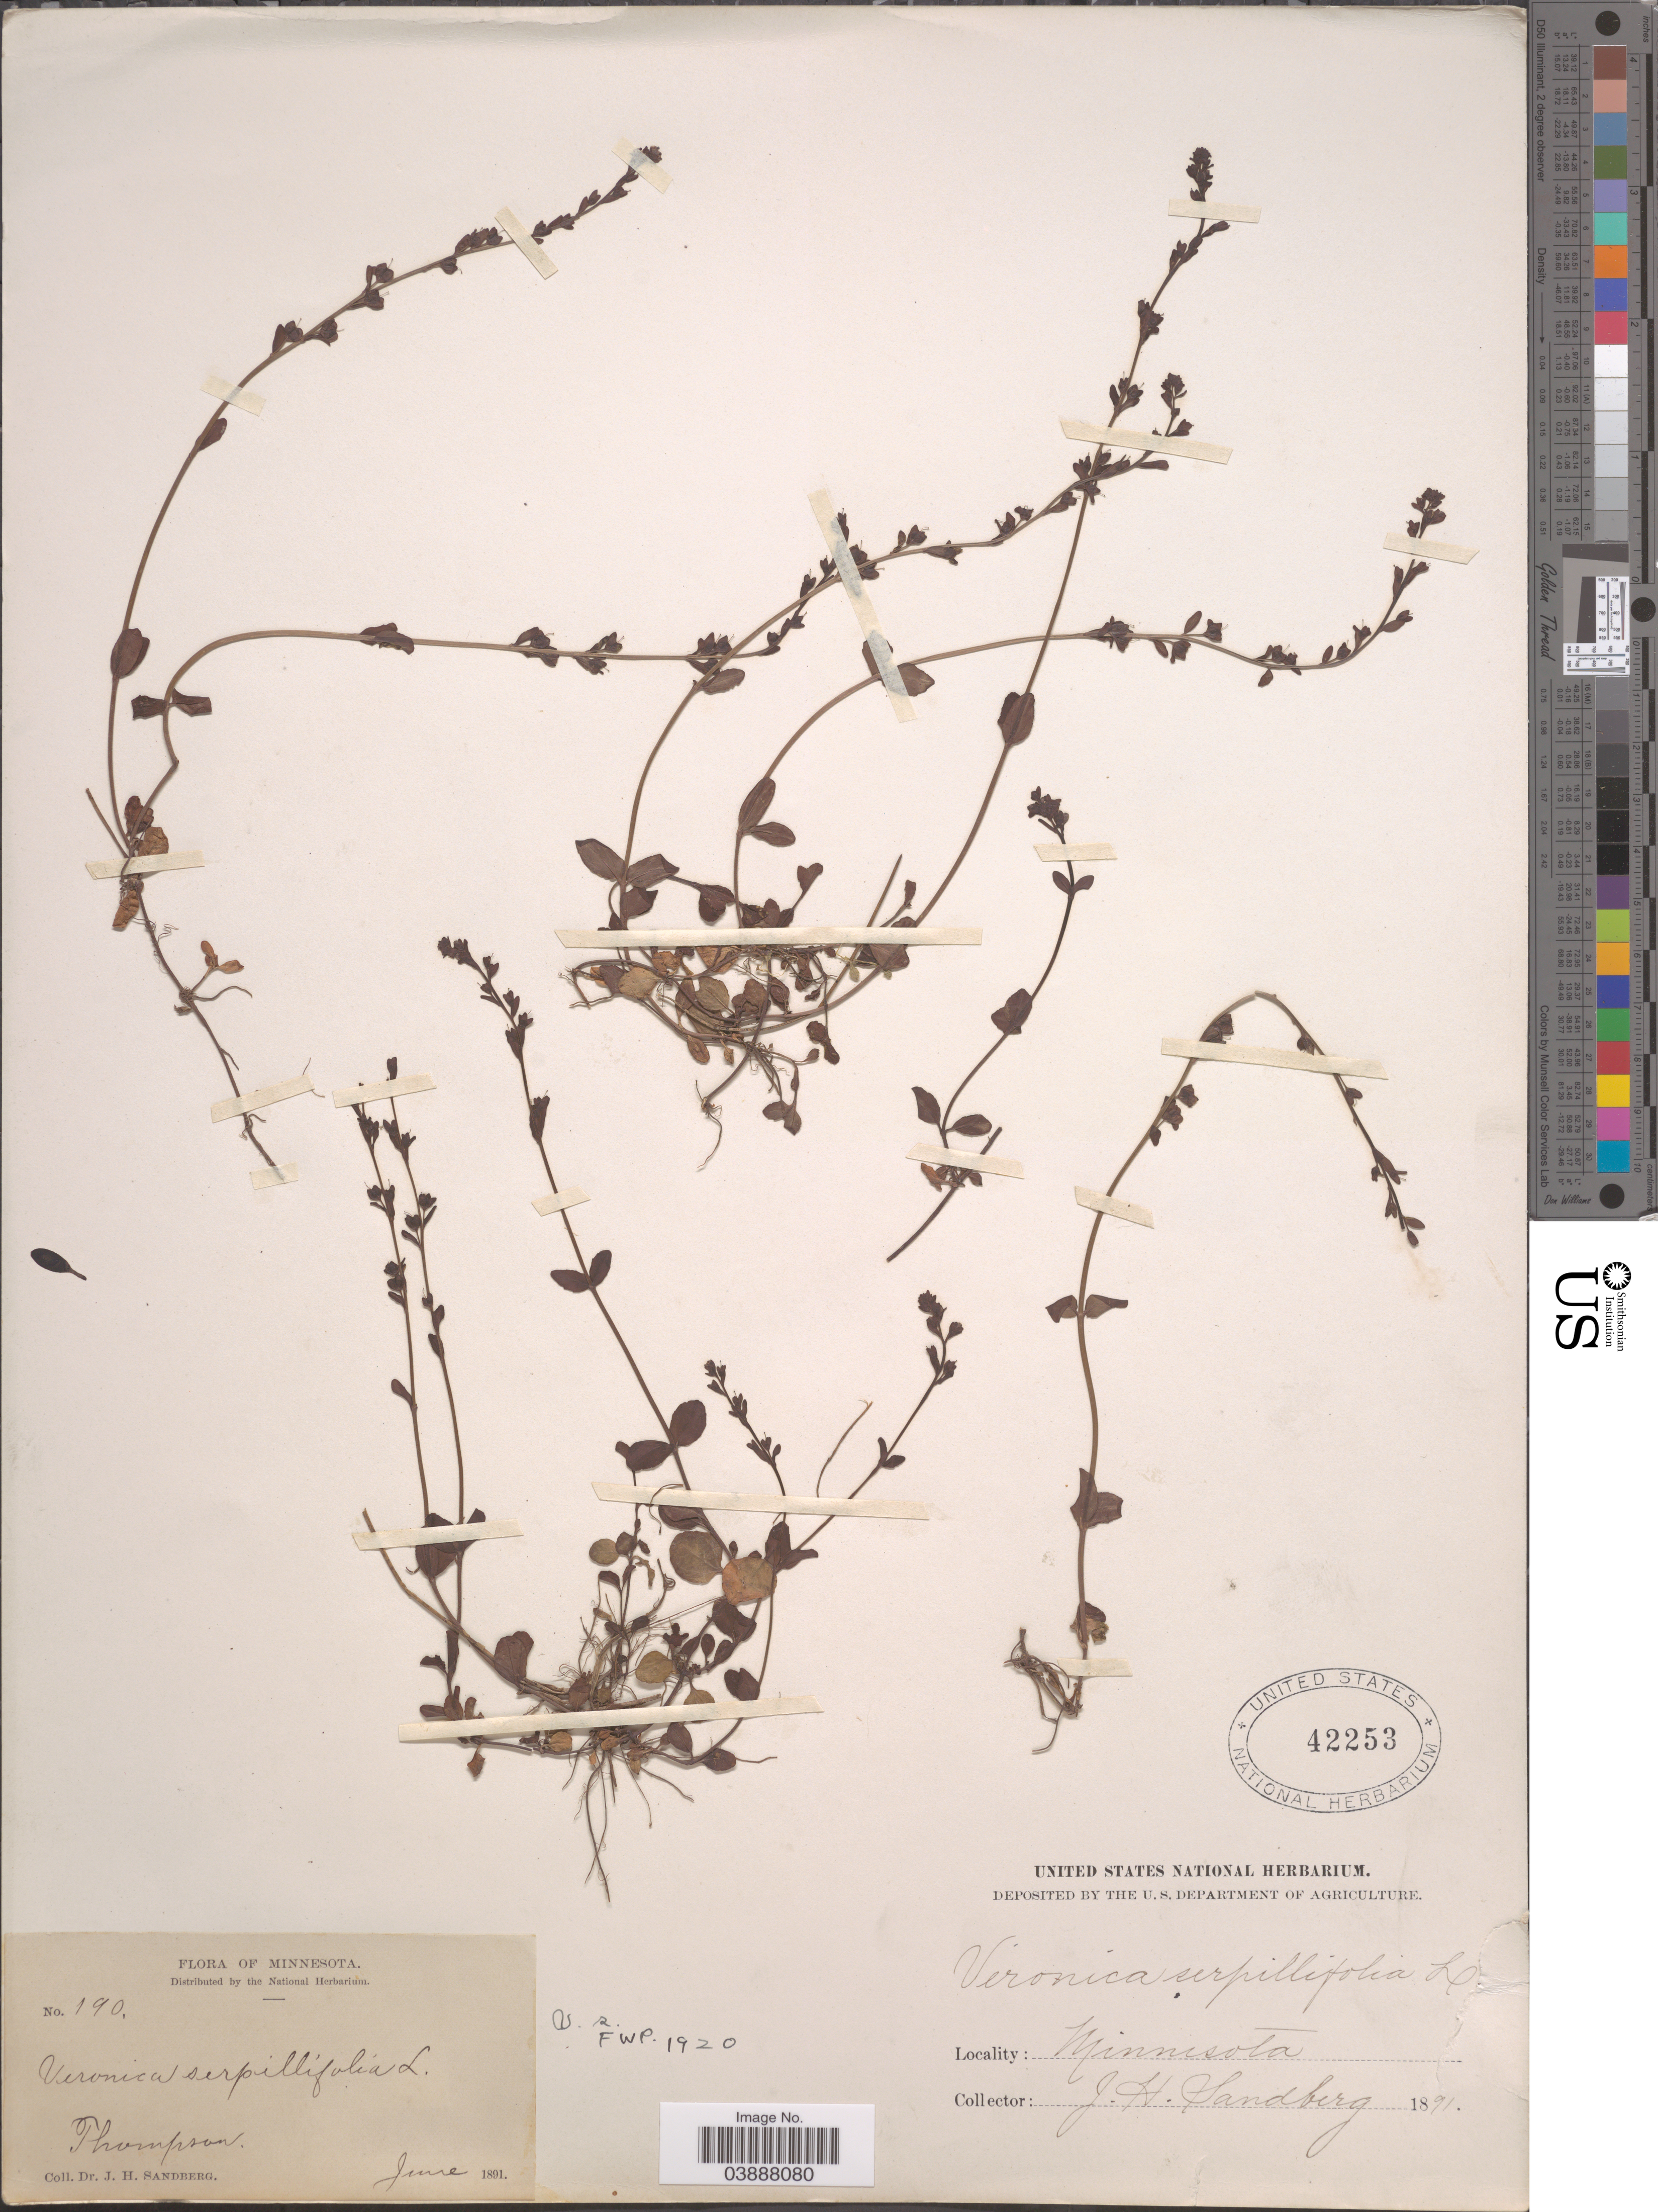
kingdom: Plantae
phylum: Tracheophyta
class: Magnoliopsida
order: Lamiales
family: Plantaginaceae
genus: Veronica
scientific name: Veronica serpyllifolia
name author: L.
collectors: J. H. Sandberg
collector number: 190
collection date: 1891-06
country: United States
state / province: Minnesota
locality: Thompson.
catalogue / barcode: US 42253